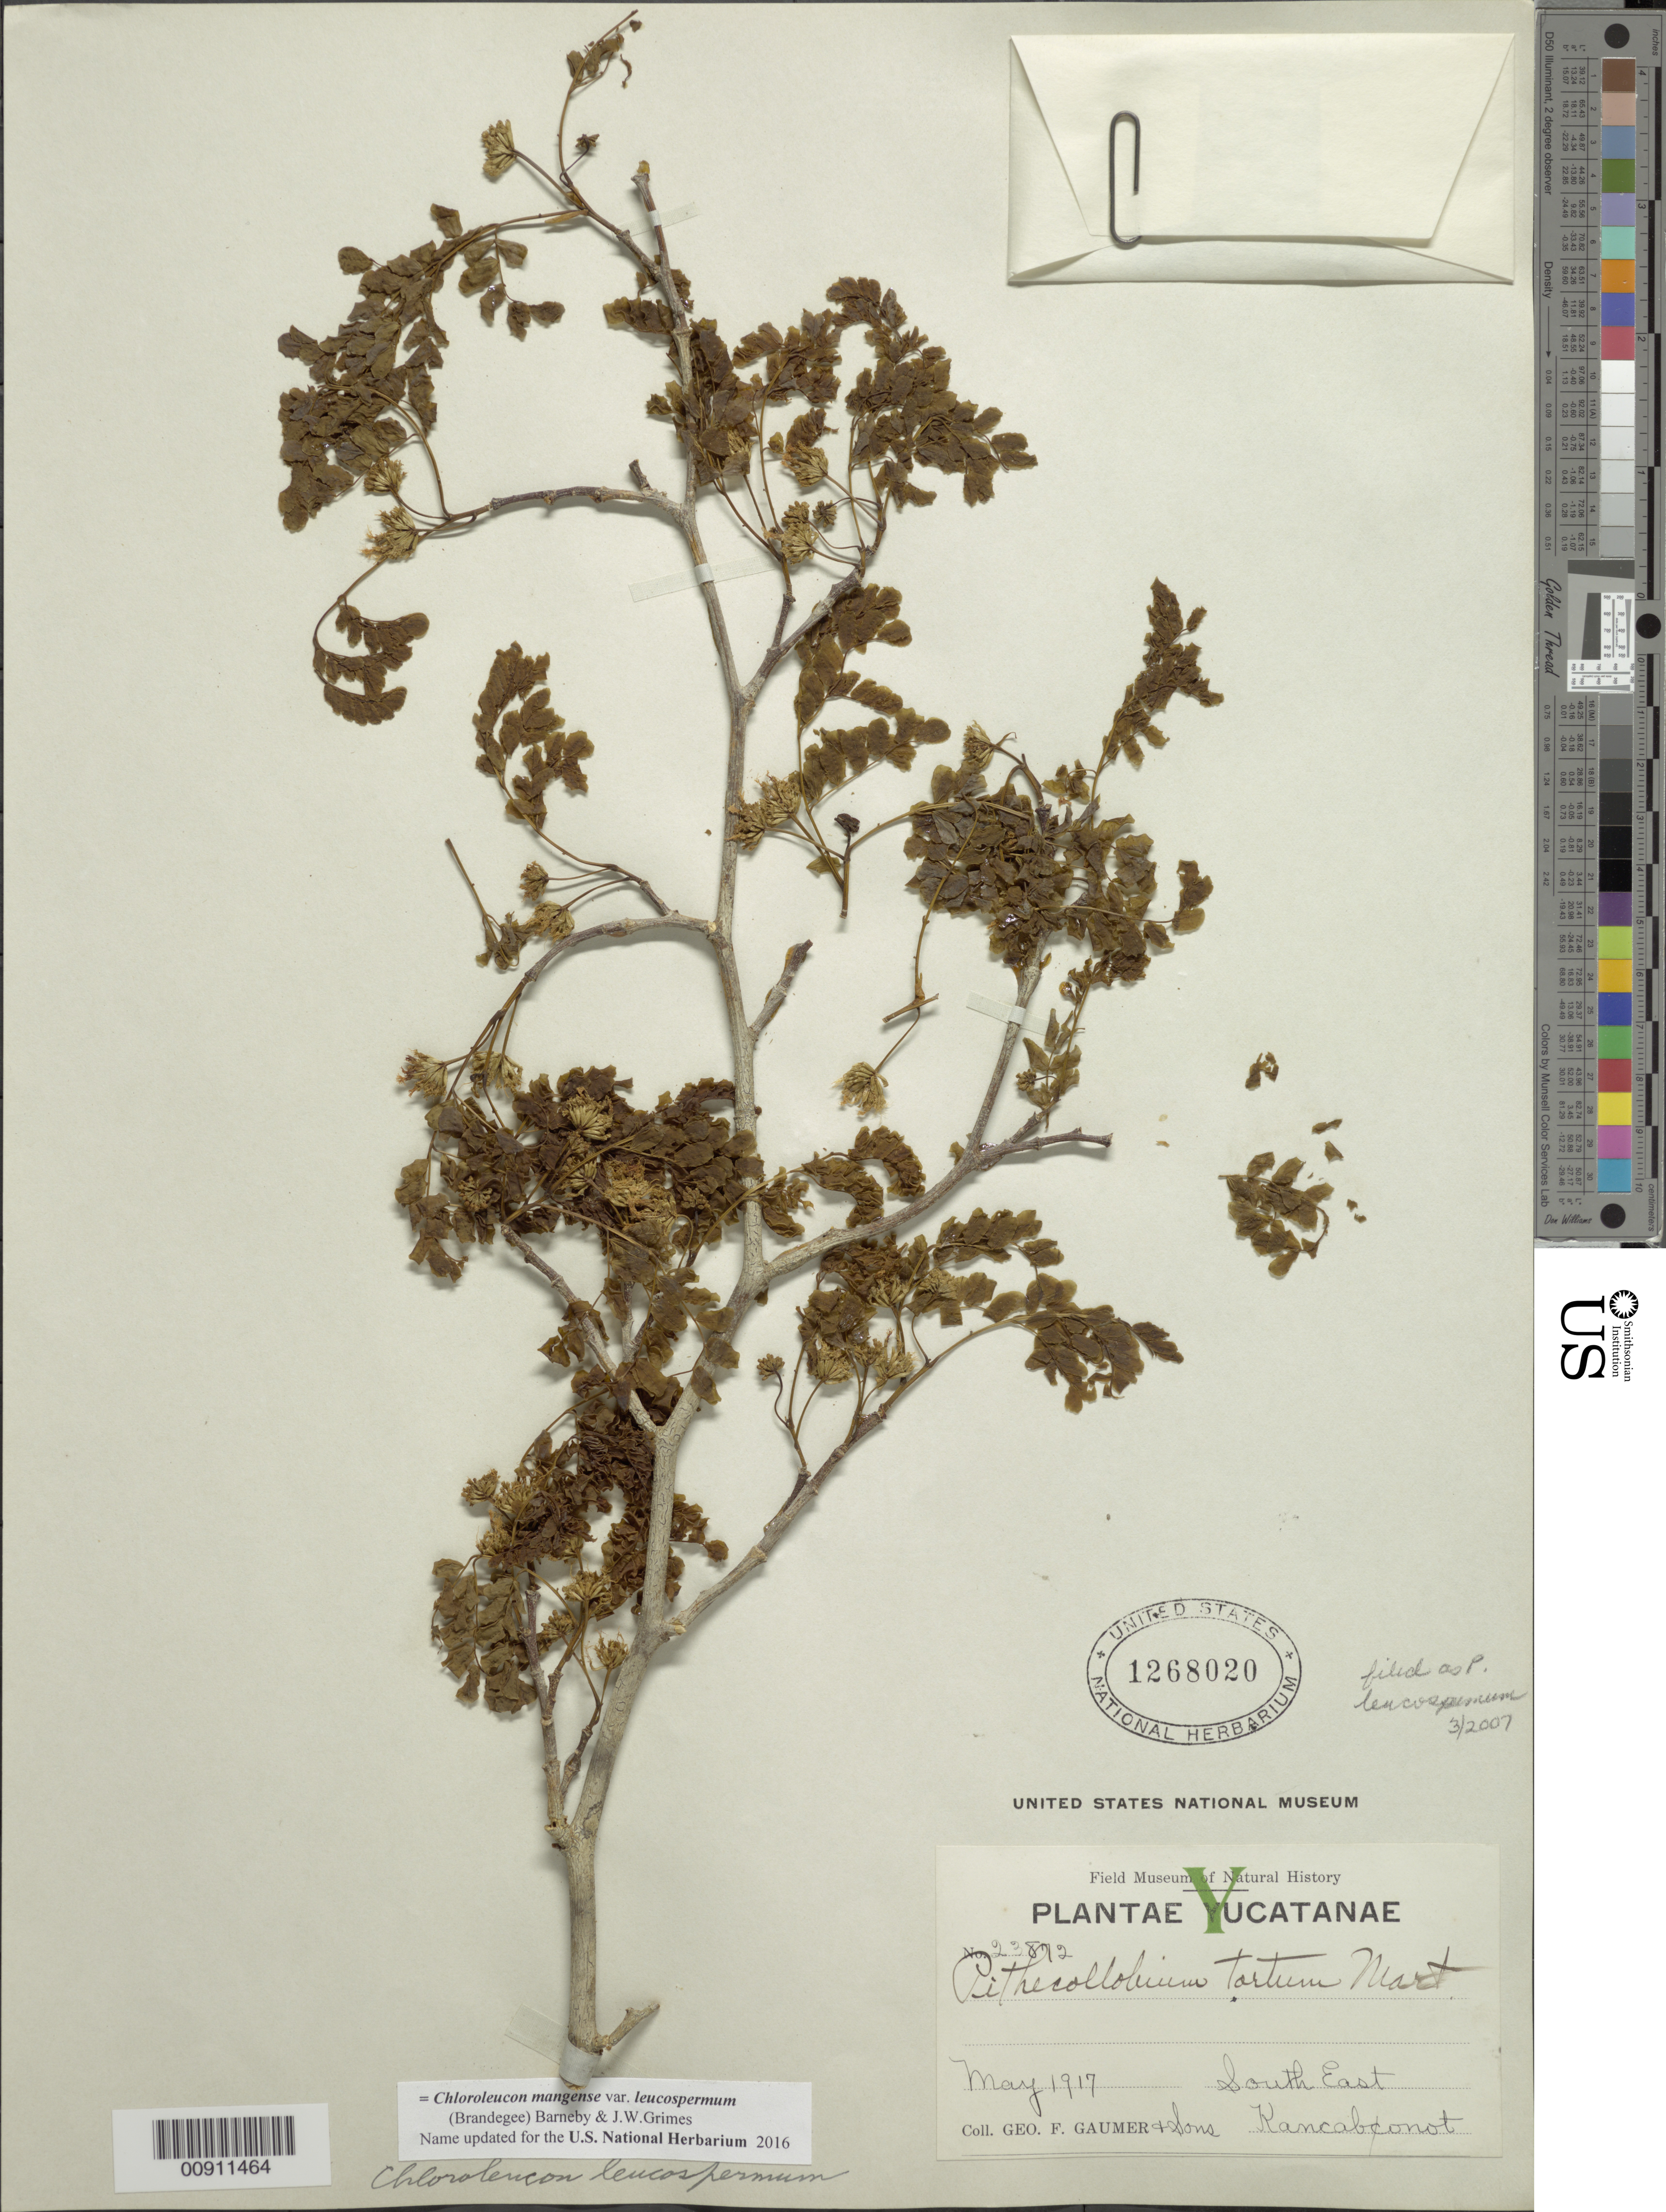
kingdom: Plantae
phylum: Tracheophyta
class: Magnoliopsida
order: Fabales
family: Fabaceae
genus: Chloroleucon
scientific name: Chloroleucon mangense var. leucospermum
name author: (Brandegee) Barneby & J.W. Grimes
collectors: G. F. Gaumer & et al.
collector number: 23872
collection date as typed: May 1917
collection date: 1917-05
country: Mexico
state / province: Yucatán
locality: South east of Kancabonot.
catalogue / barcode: US 1268020